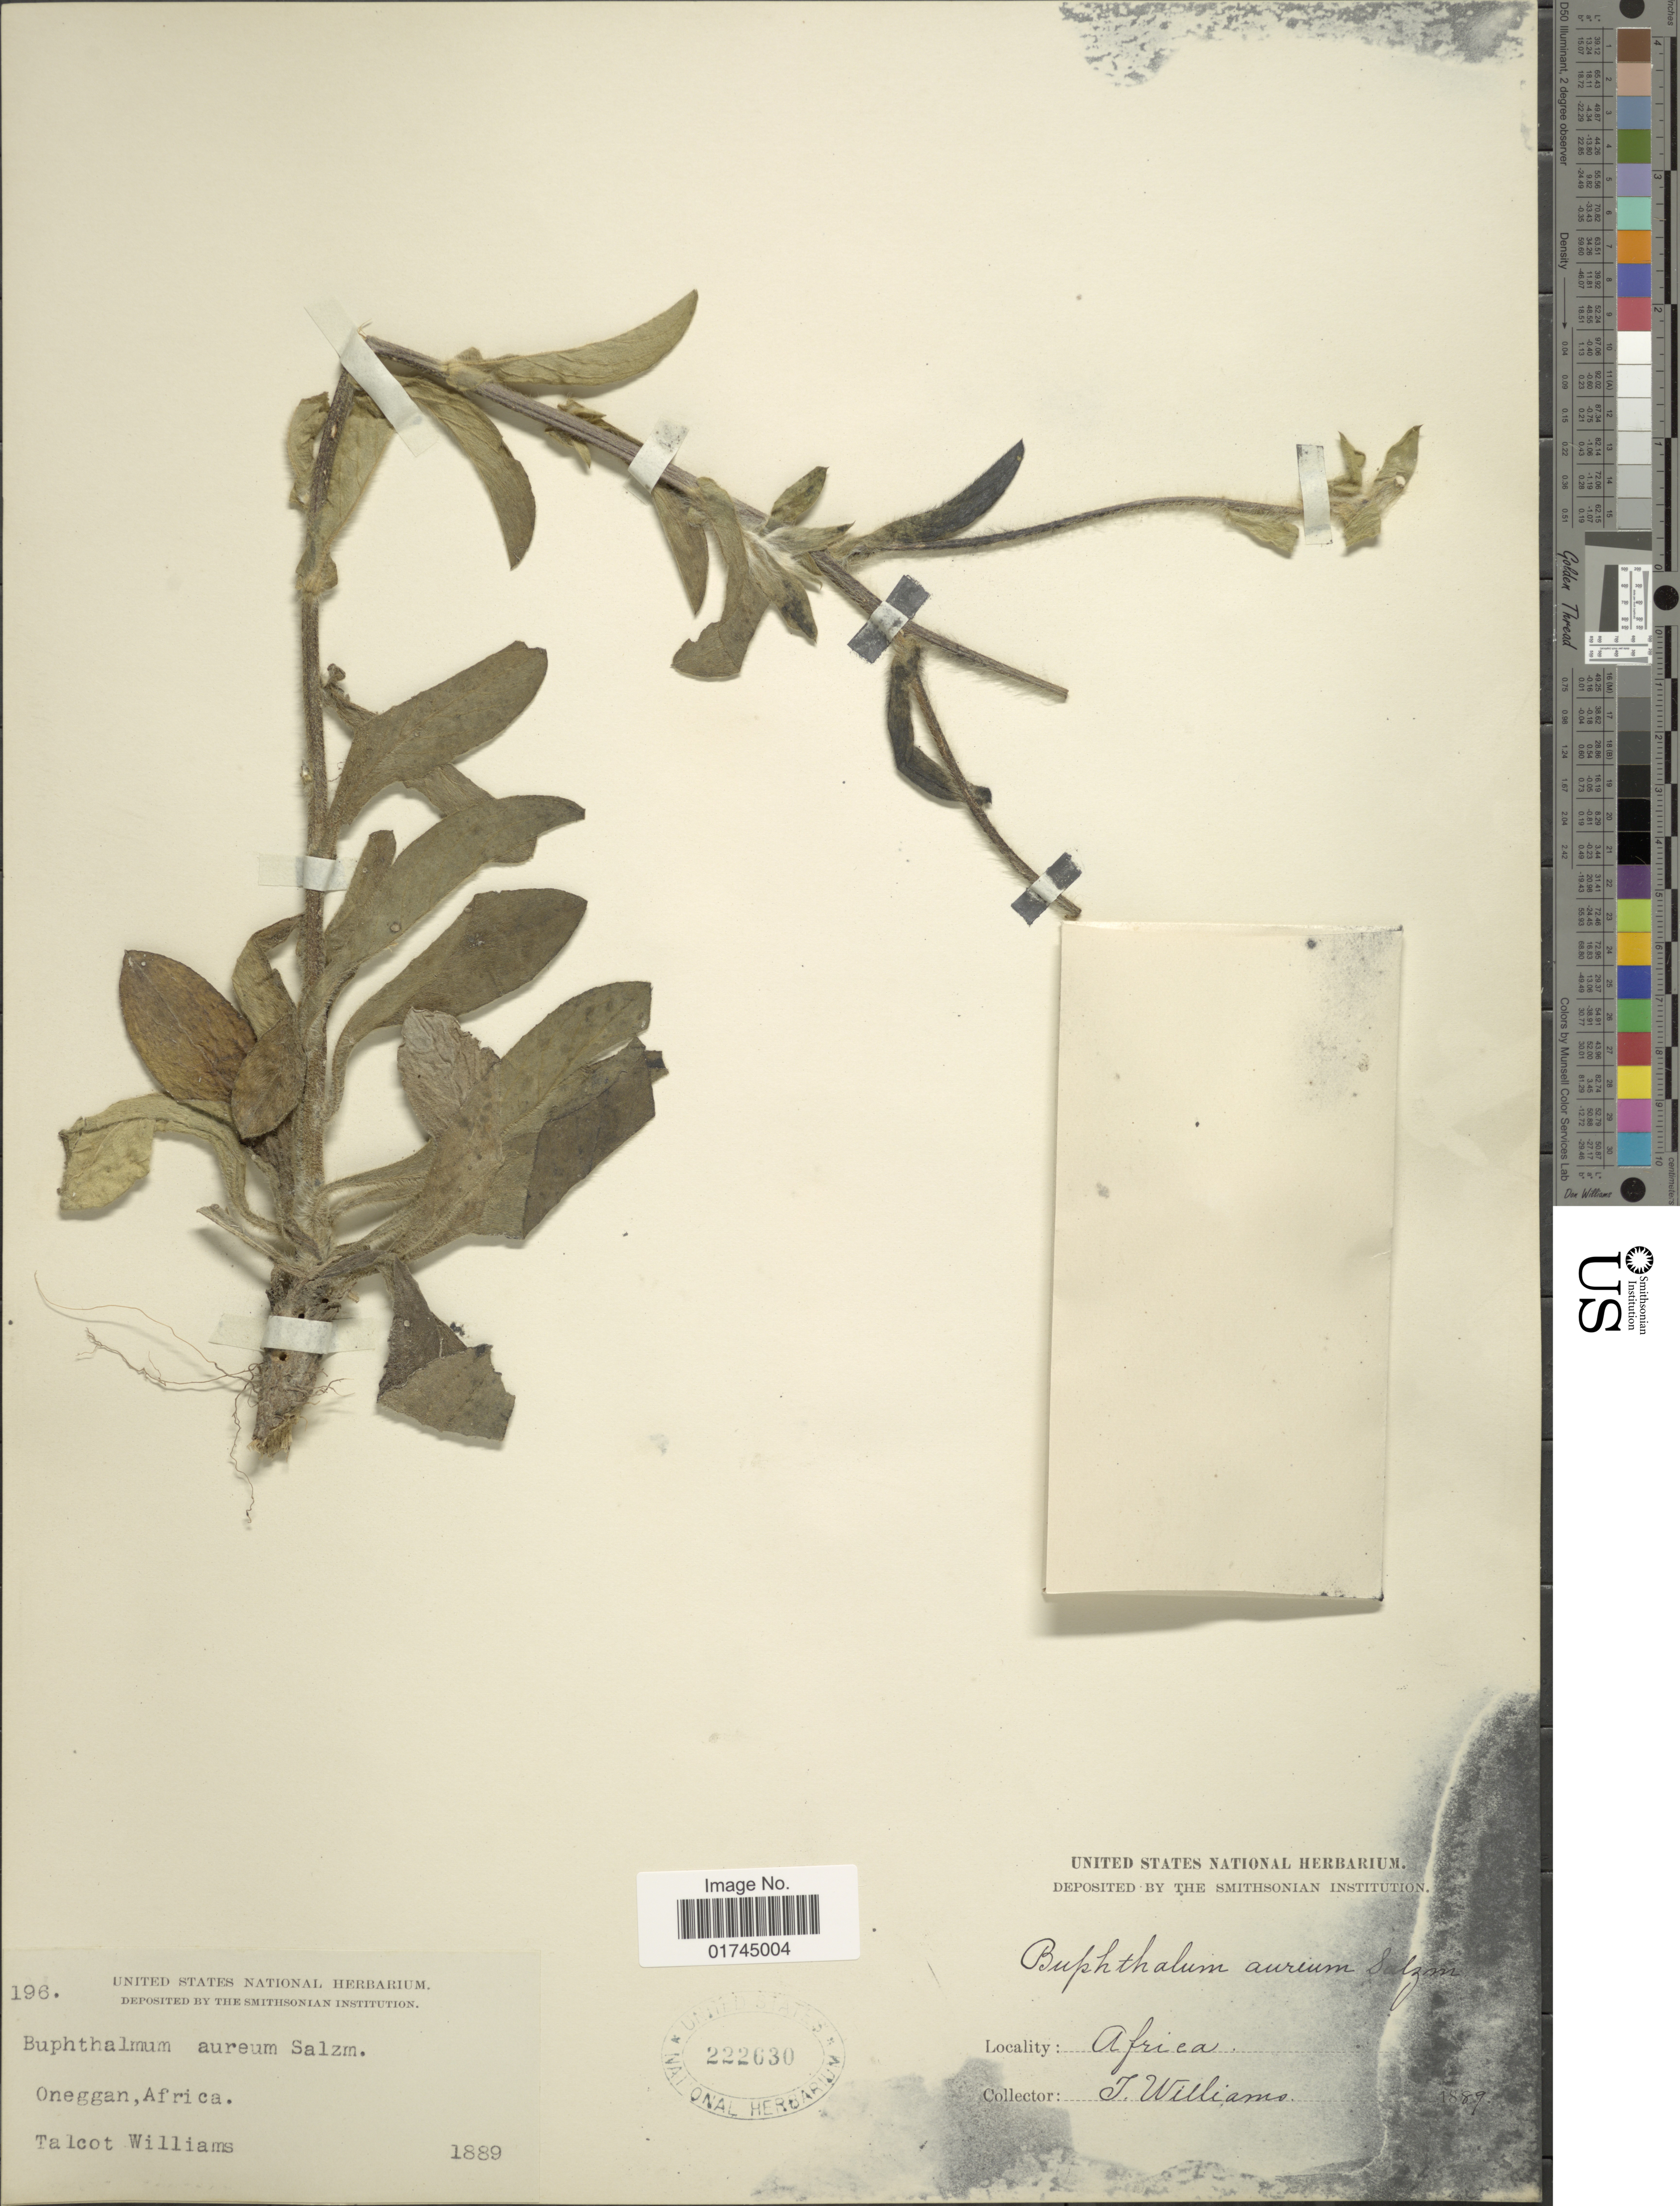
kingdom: Plantae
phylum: Tracheophyta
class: Magnoliopsida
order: Asterales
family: Asteraceae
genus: Buphthalmum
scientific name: Buphthalmum aureum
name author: (Hoffm.) Salzm. ex Steud.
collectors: T. Williams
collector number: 196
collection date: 1889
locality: Oneggan, Africa.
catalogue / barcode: US 222630